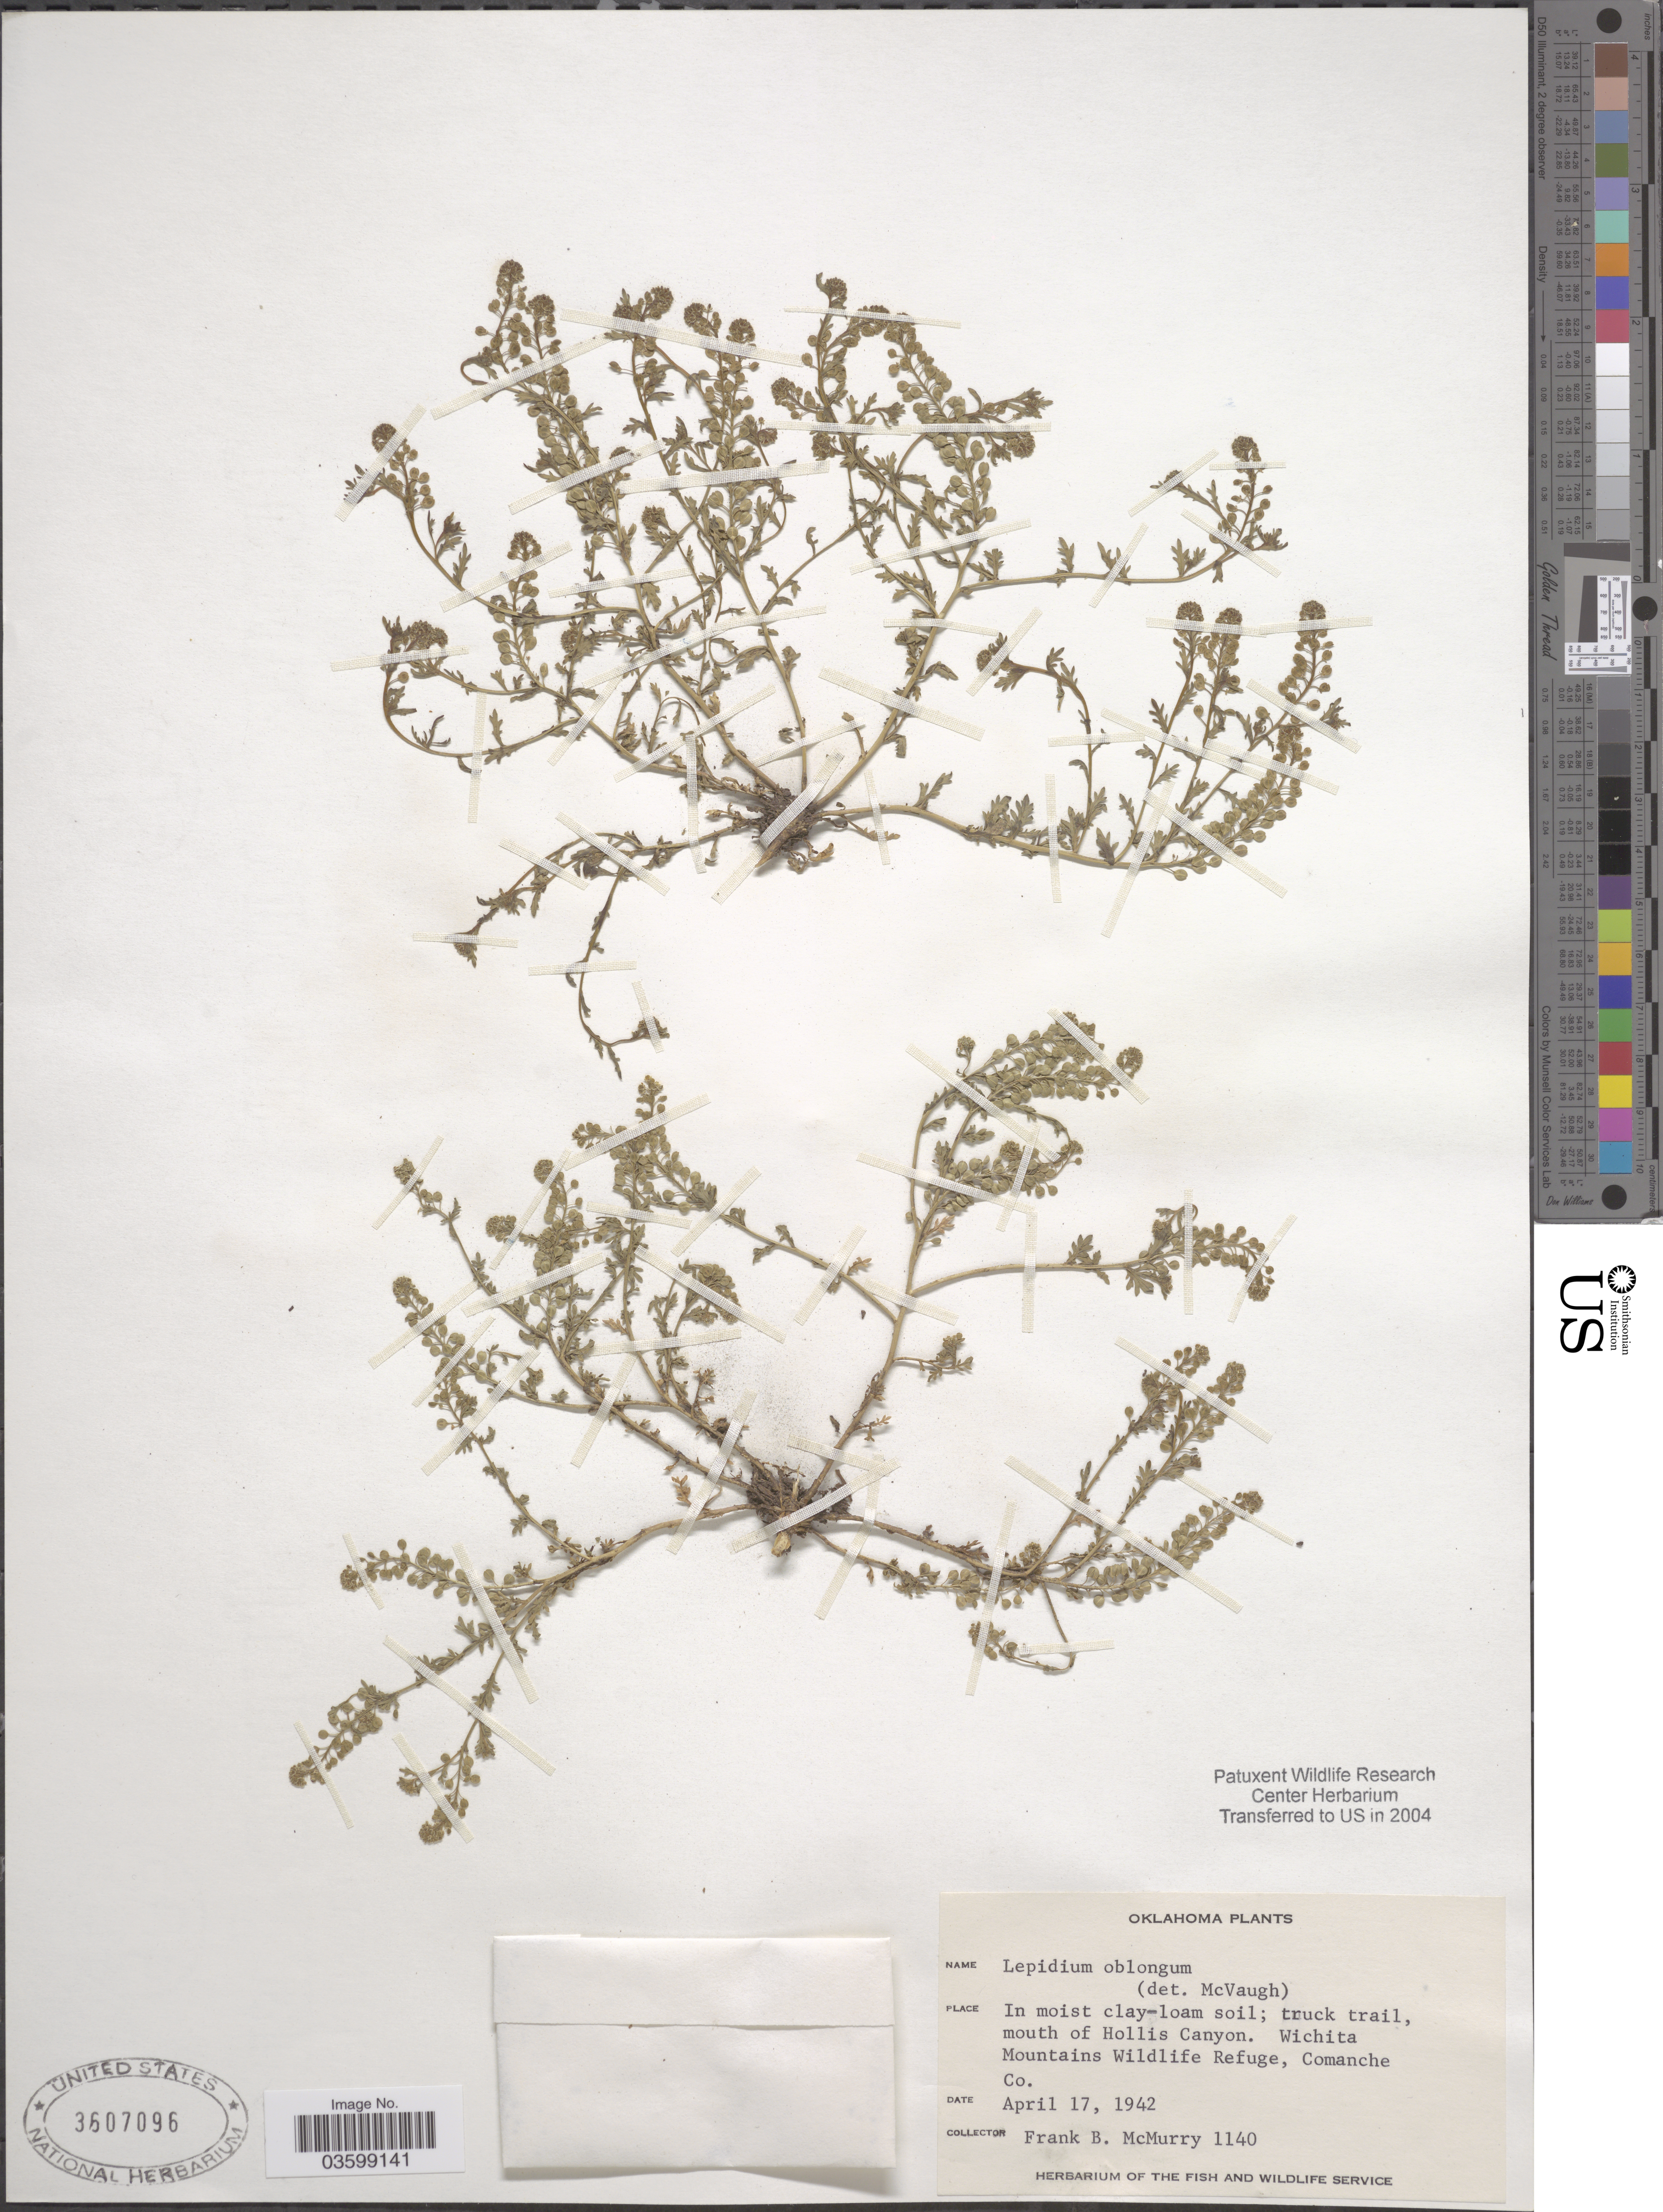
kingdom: Plantae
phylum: Tracheophyta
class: Magnoliopsida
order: Brassicales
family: Brassicaceae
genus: Lepidium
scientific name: Lepidium oblongum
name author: Small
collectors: F. B. McMurry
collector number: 1140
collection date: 1942-04-17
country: United States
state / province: Oklahoma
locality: Mouth of Hollis Canyon. Wichita Mountains Wildlife Refuge, Comanche Co.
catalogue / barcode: US 3607096